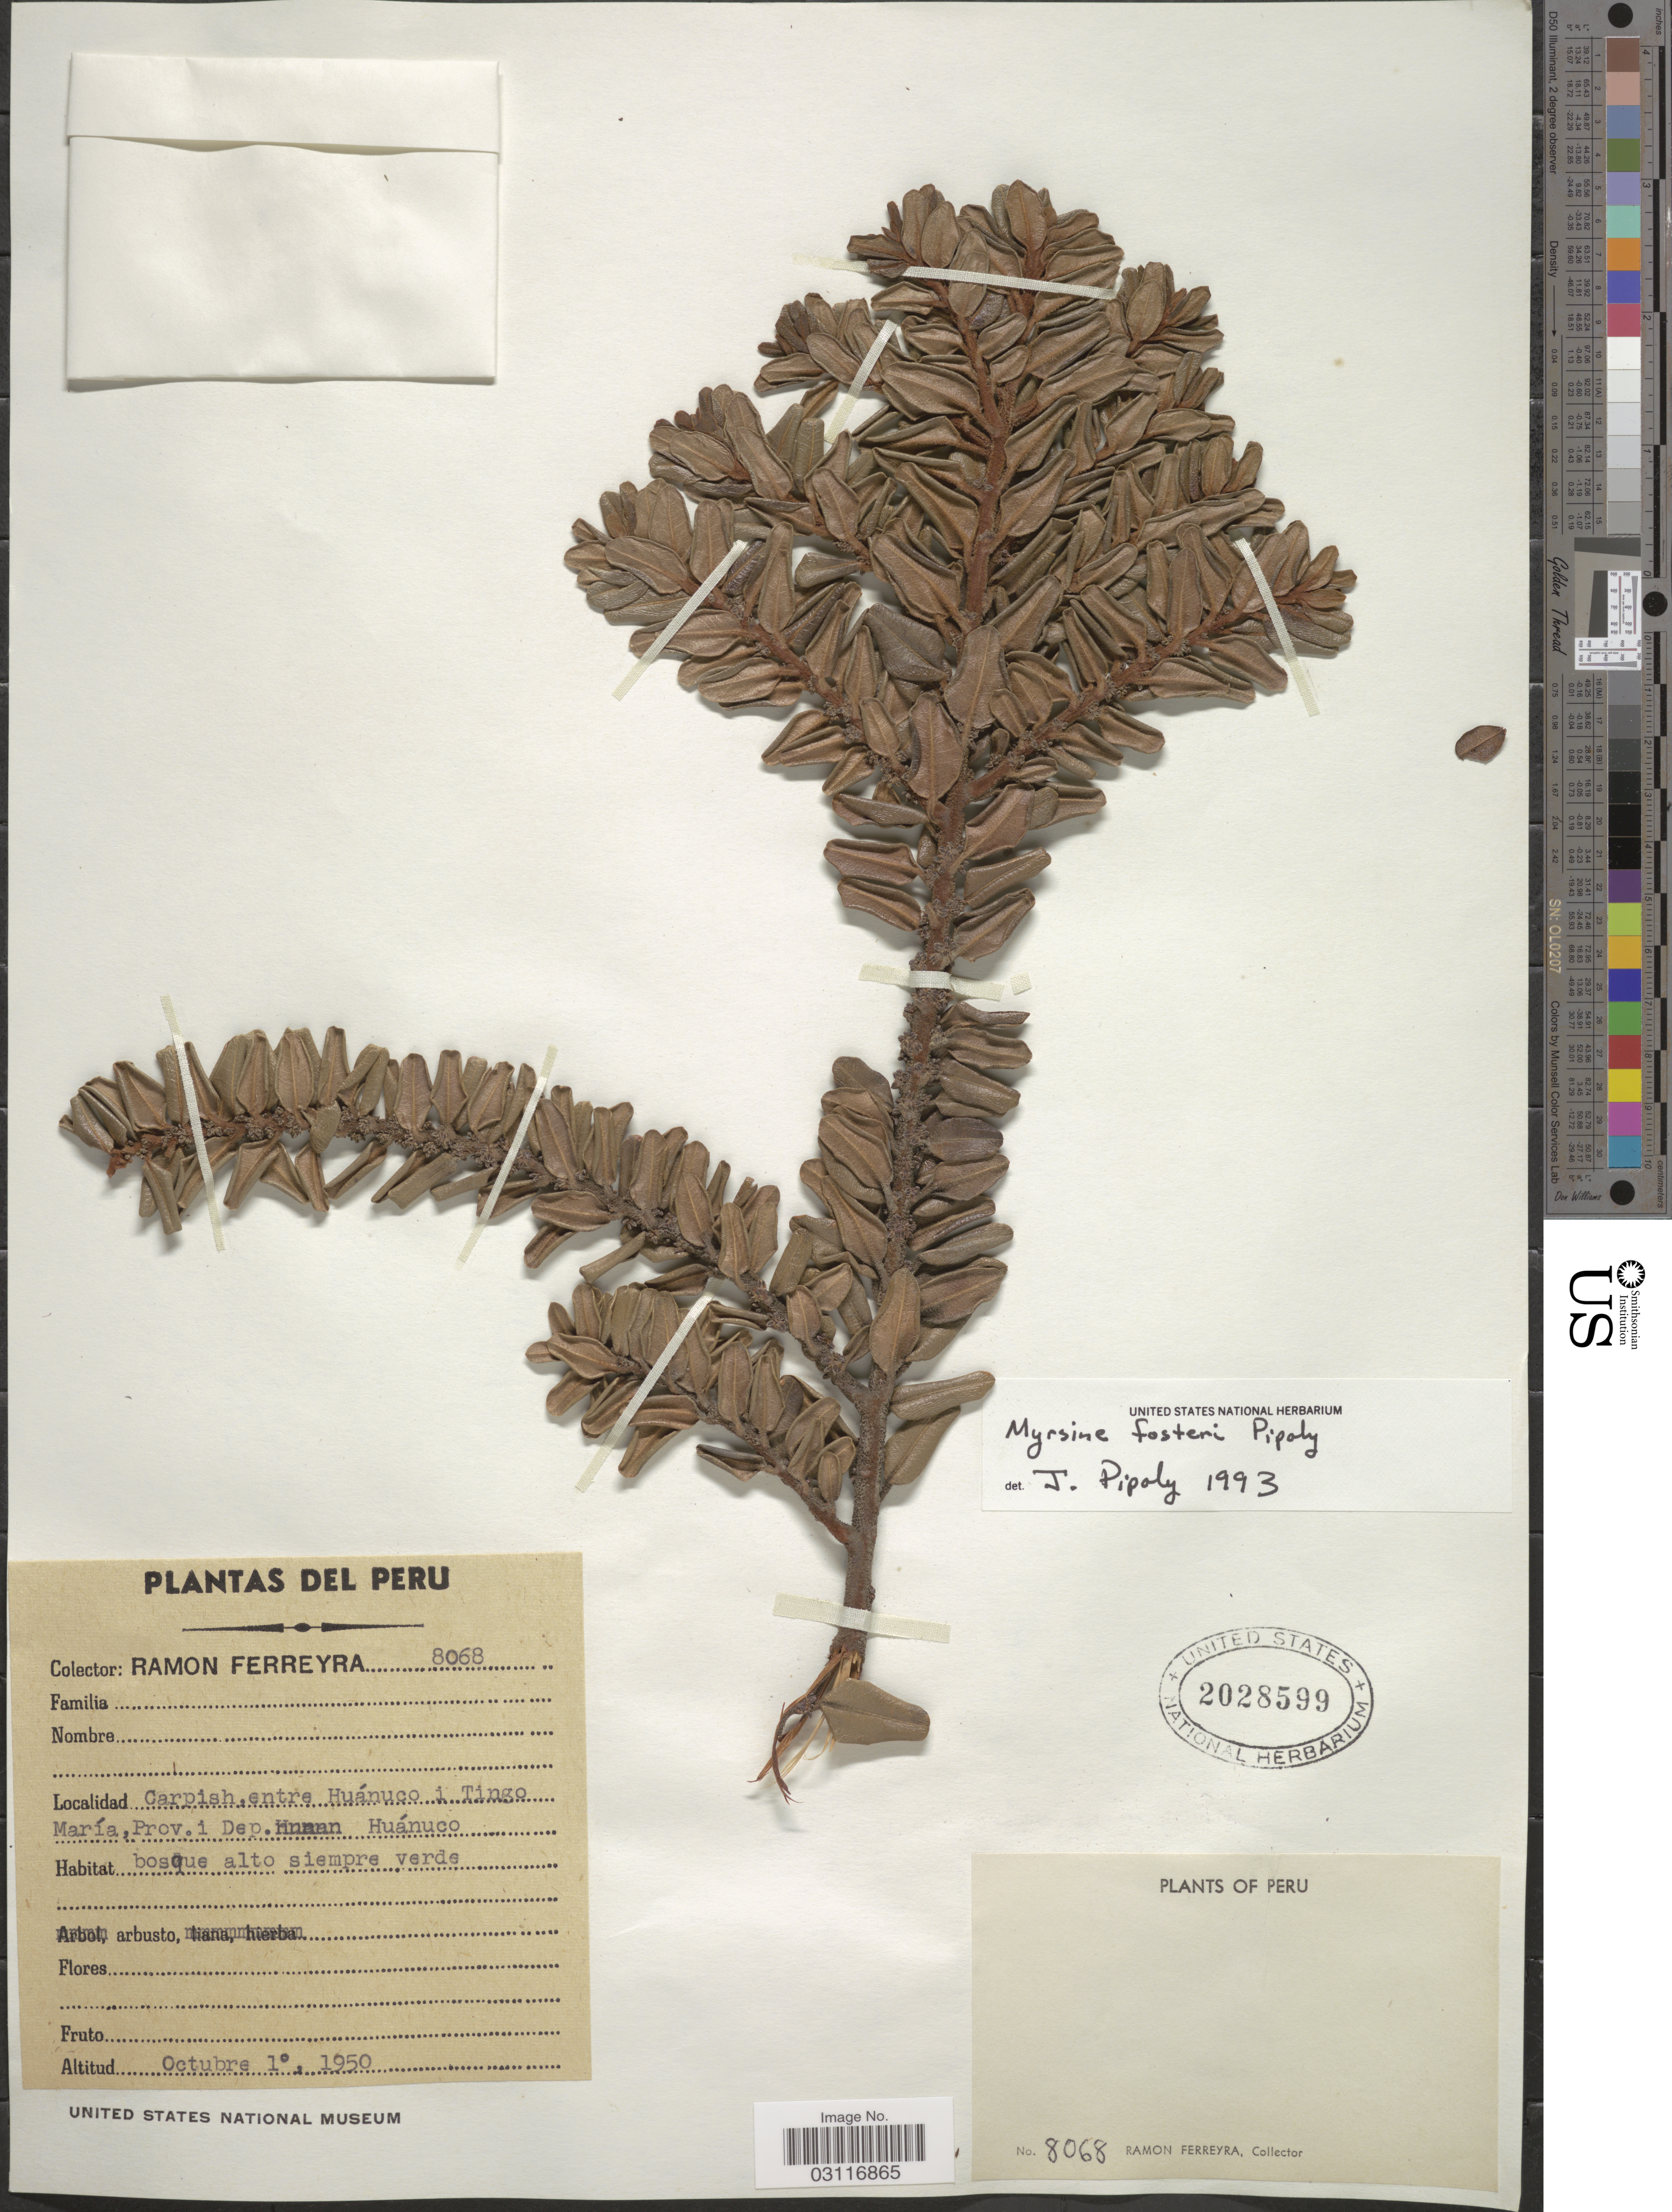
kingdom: Plantae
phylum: Tracheophyta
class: Magnoliopsida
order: Ericales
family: Primulaceae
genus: Myrsine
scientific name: Myrsine fosteri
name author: Pipoly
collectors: R. A. Ferreyra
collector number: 8068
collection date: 1950-10-01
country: Peru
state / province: Huánuco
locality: Carpish, entre Huánuco i Tingo María, Prov. i Dep. Huánuco.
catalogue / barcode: US 2028599